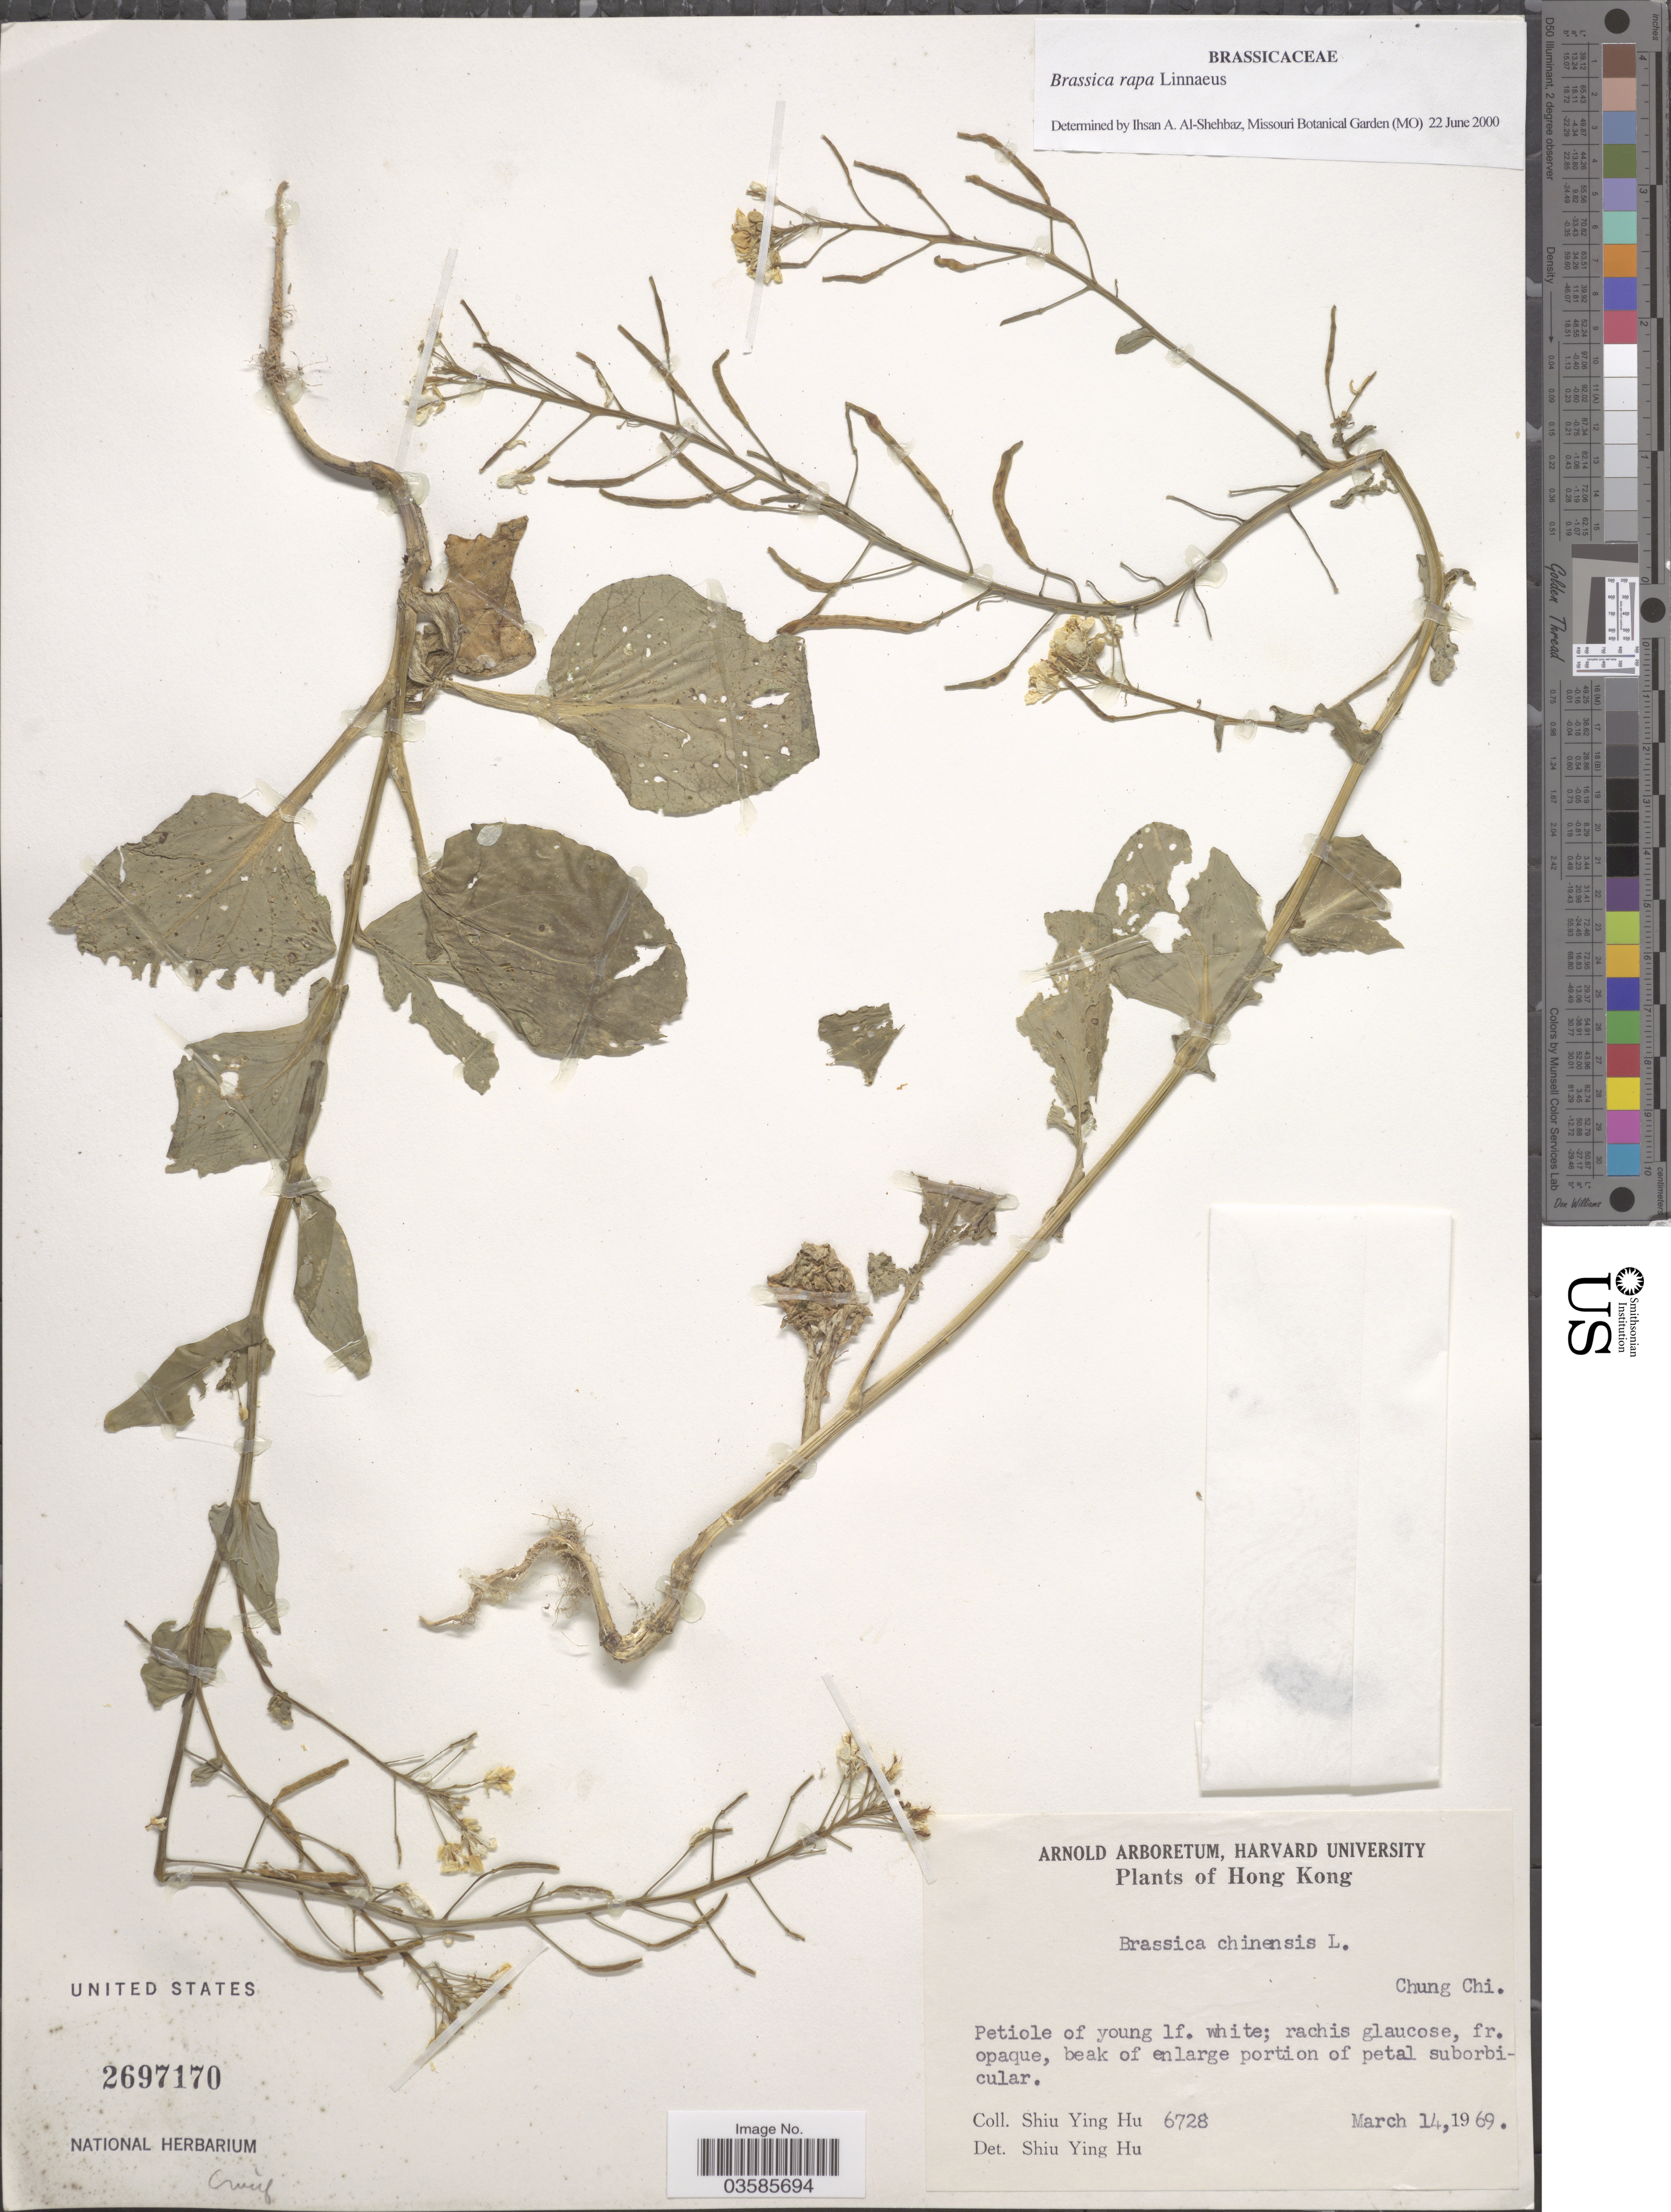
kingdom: Plantae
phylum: Tracheophyta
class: Magnoliopsida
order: Brassicales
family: Brassicaceae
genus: Brassica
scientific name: Brassica rapa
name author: L.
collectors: S. Y. Hu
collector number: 6728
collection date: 1969-03-14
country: China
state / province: Hong Kong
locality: Chung Chi.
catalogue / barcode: US 2697170